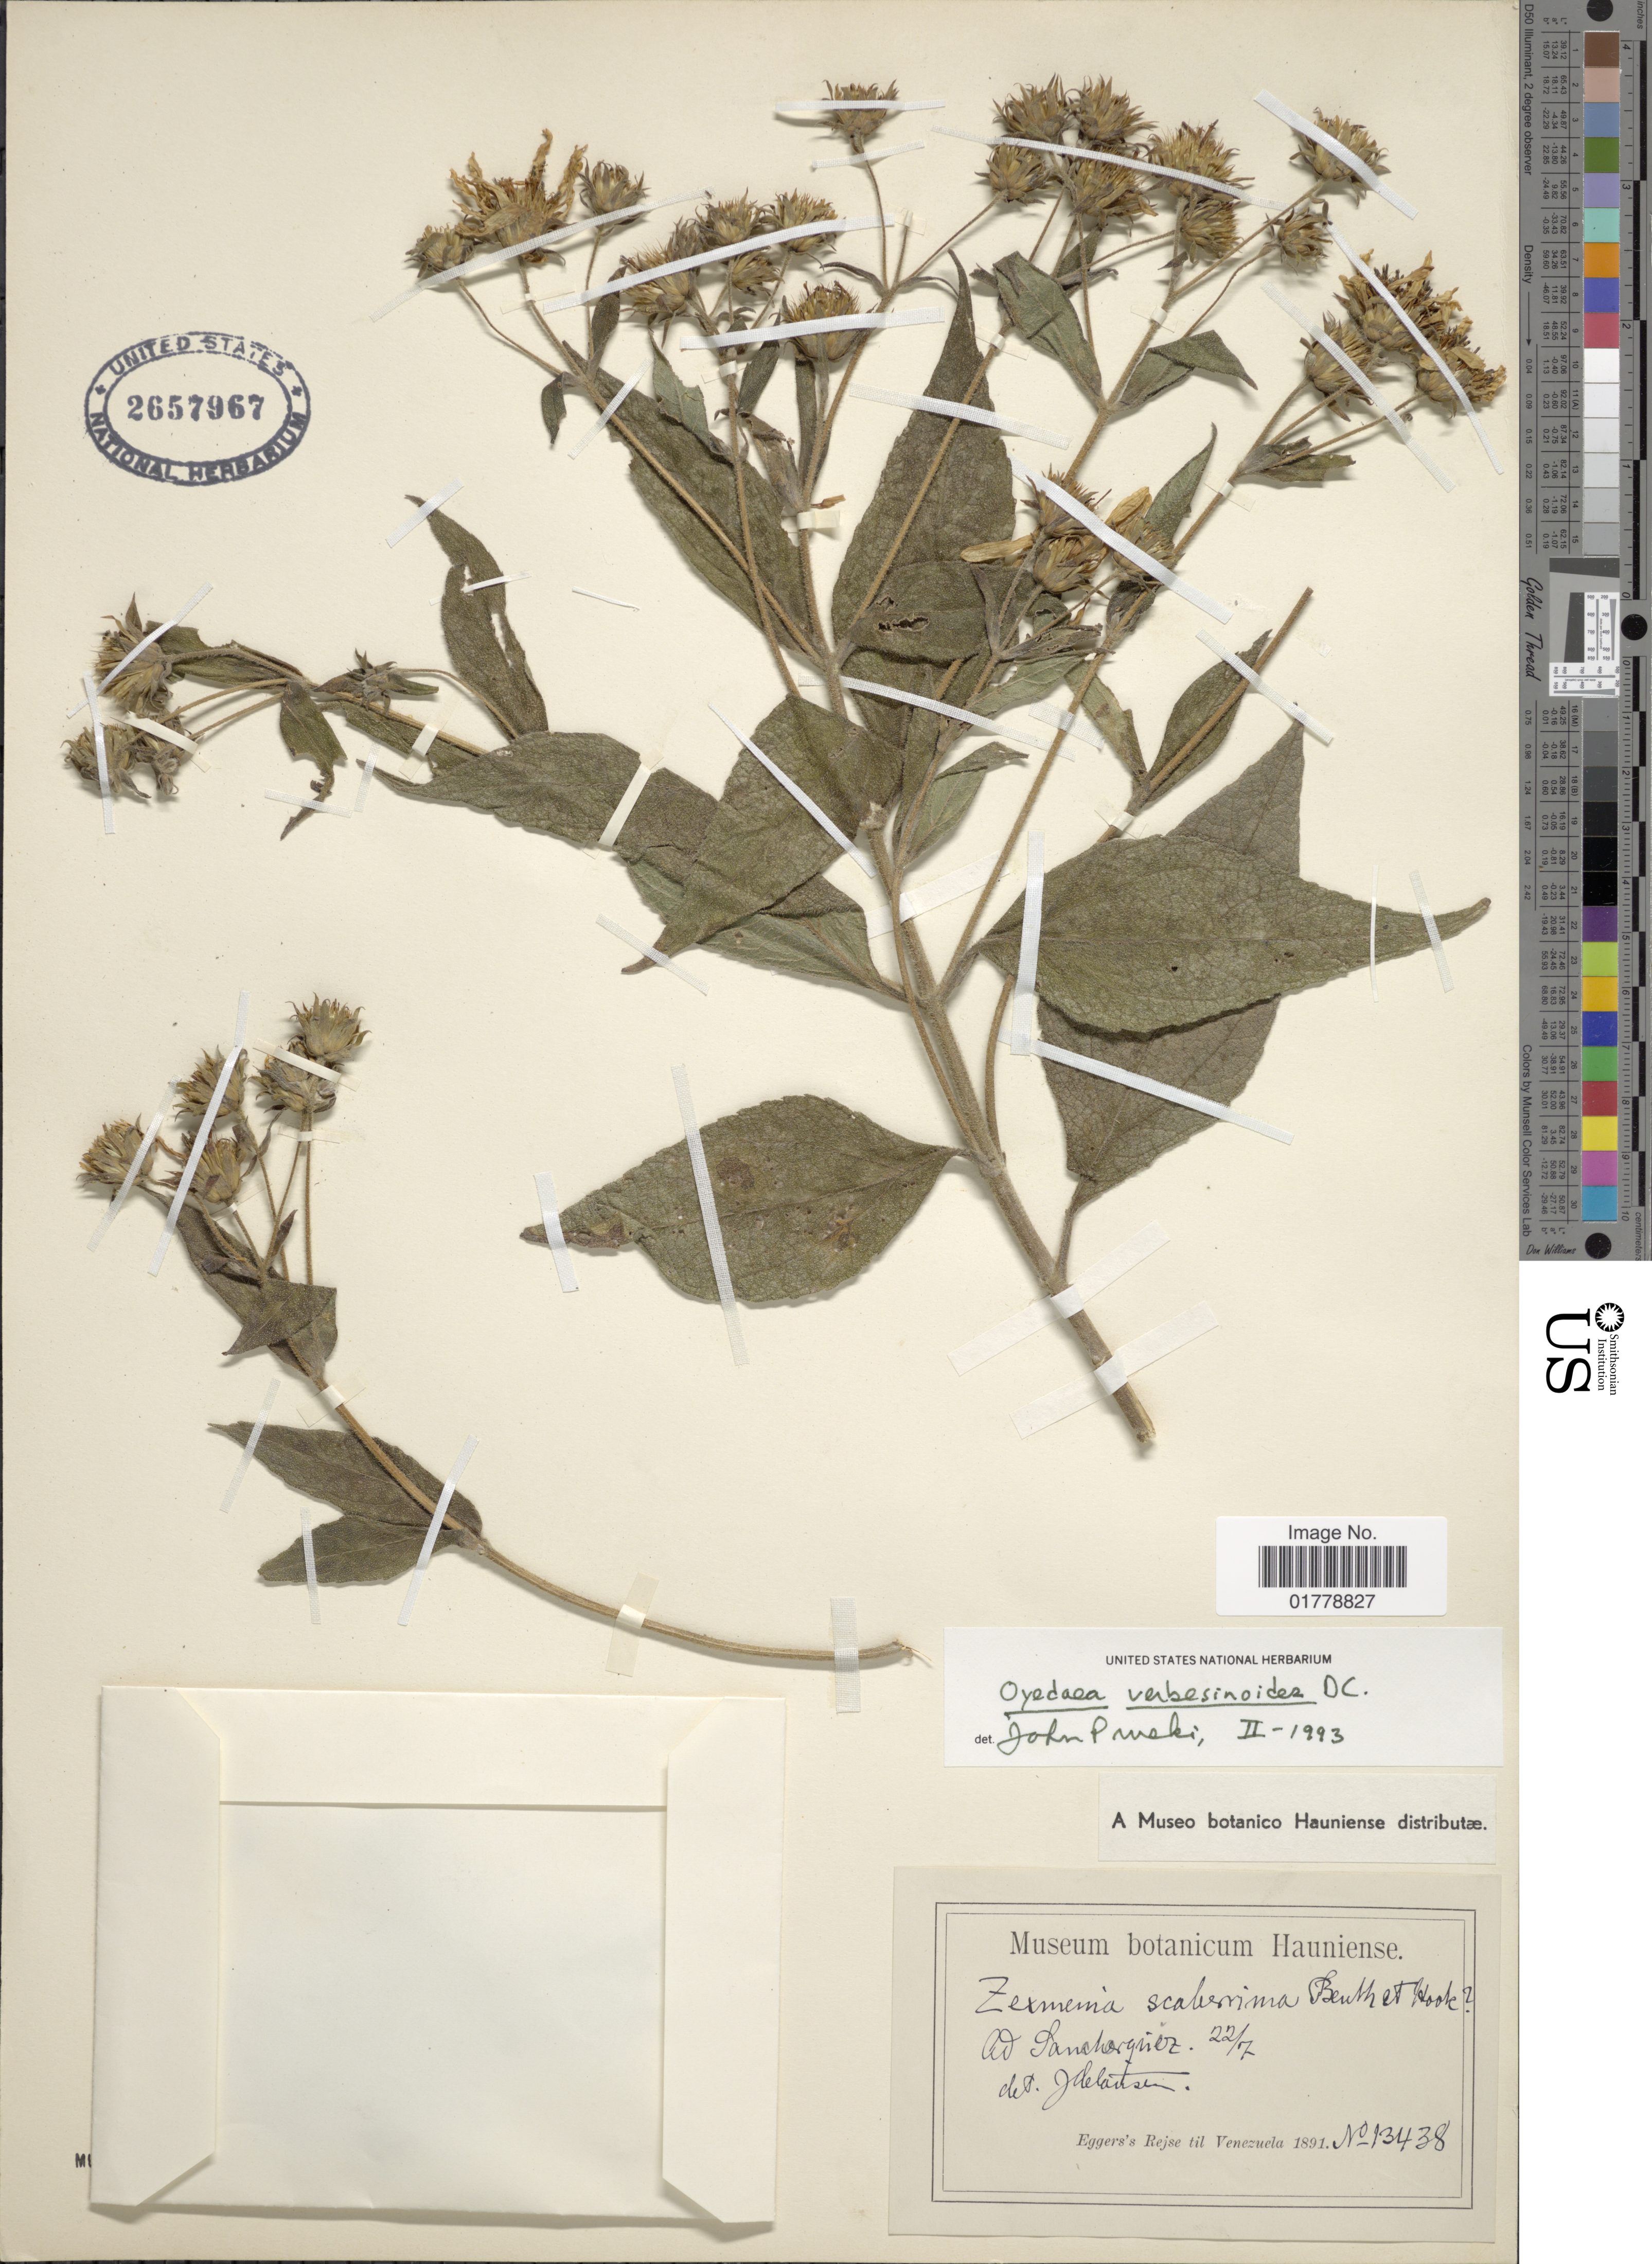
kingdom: Plantae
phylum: Tracheophyta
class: Magnoliopsida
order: Asterales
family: Asteraceae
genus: Oyedaea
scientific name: Oyedaea verbesinoides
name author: DC.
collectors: -. Eggers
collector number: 13438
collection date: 1891-07-22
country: Venezuela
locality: Ad Sanchorquez.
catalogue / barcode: US 2657967